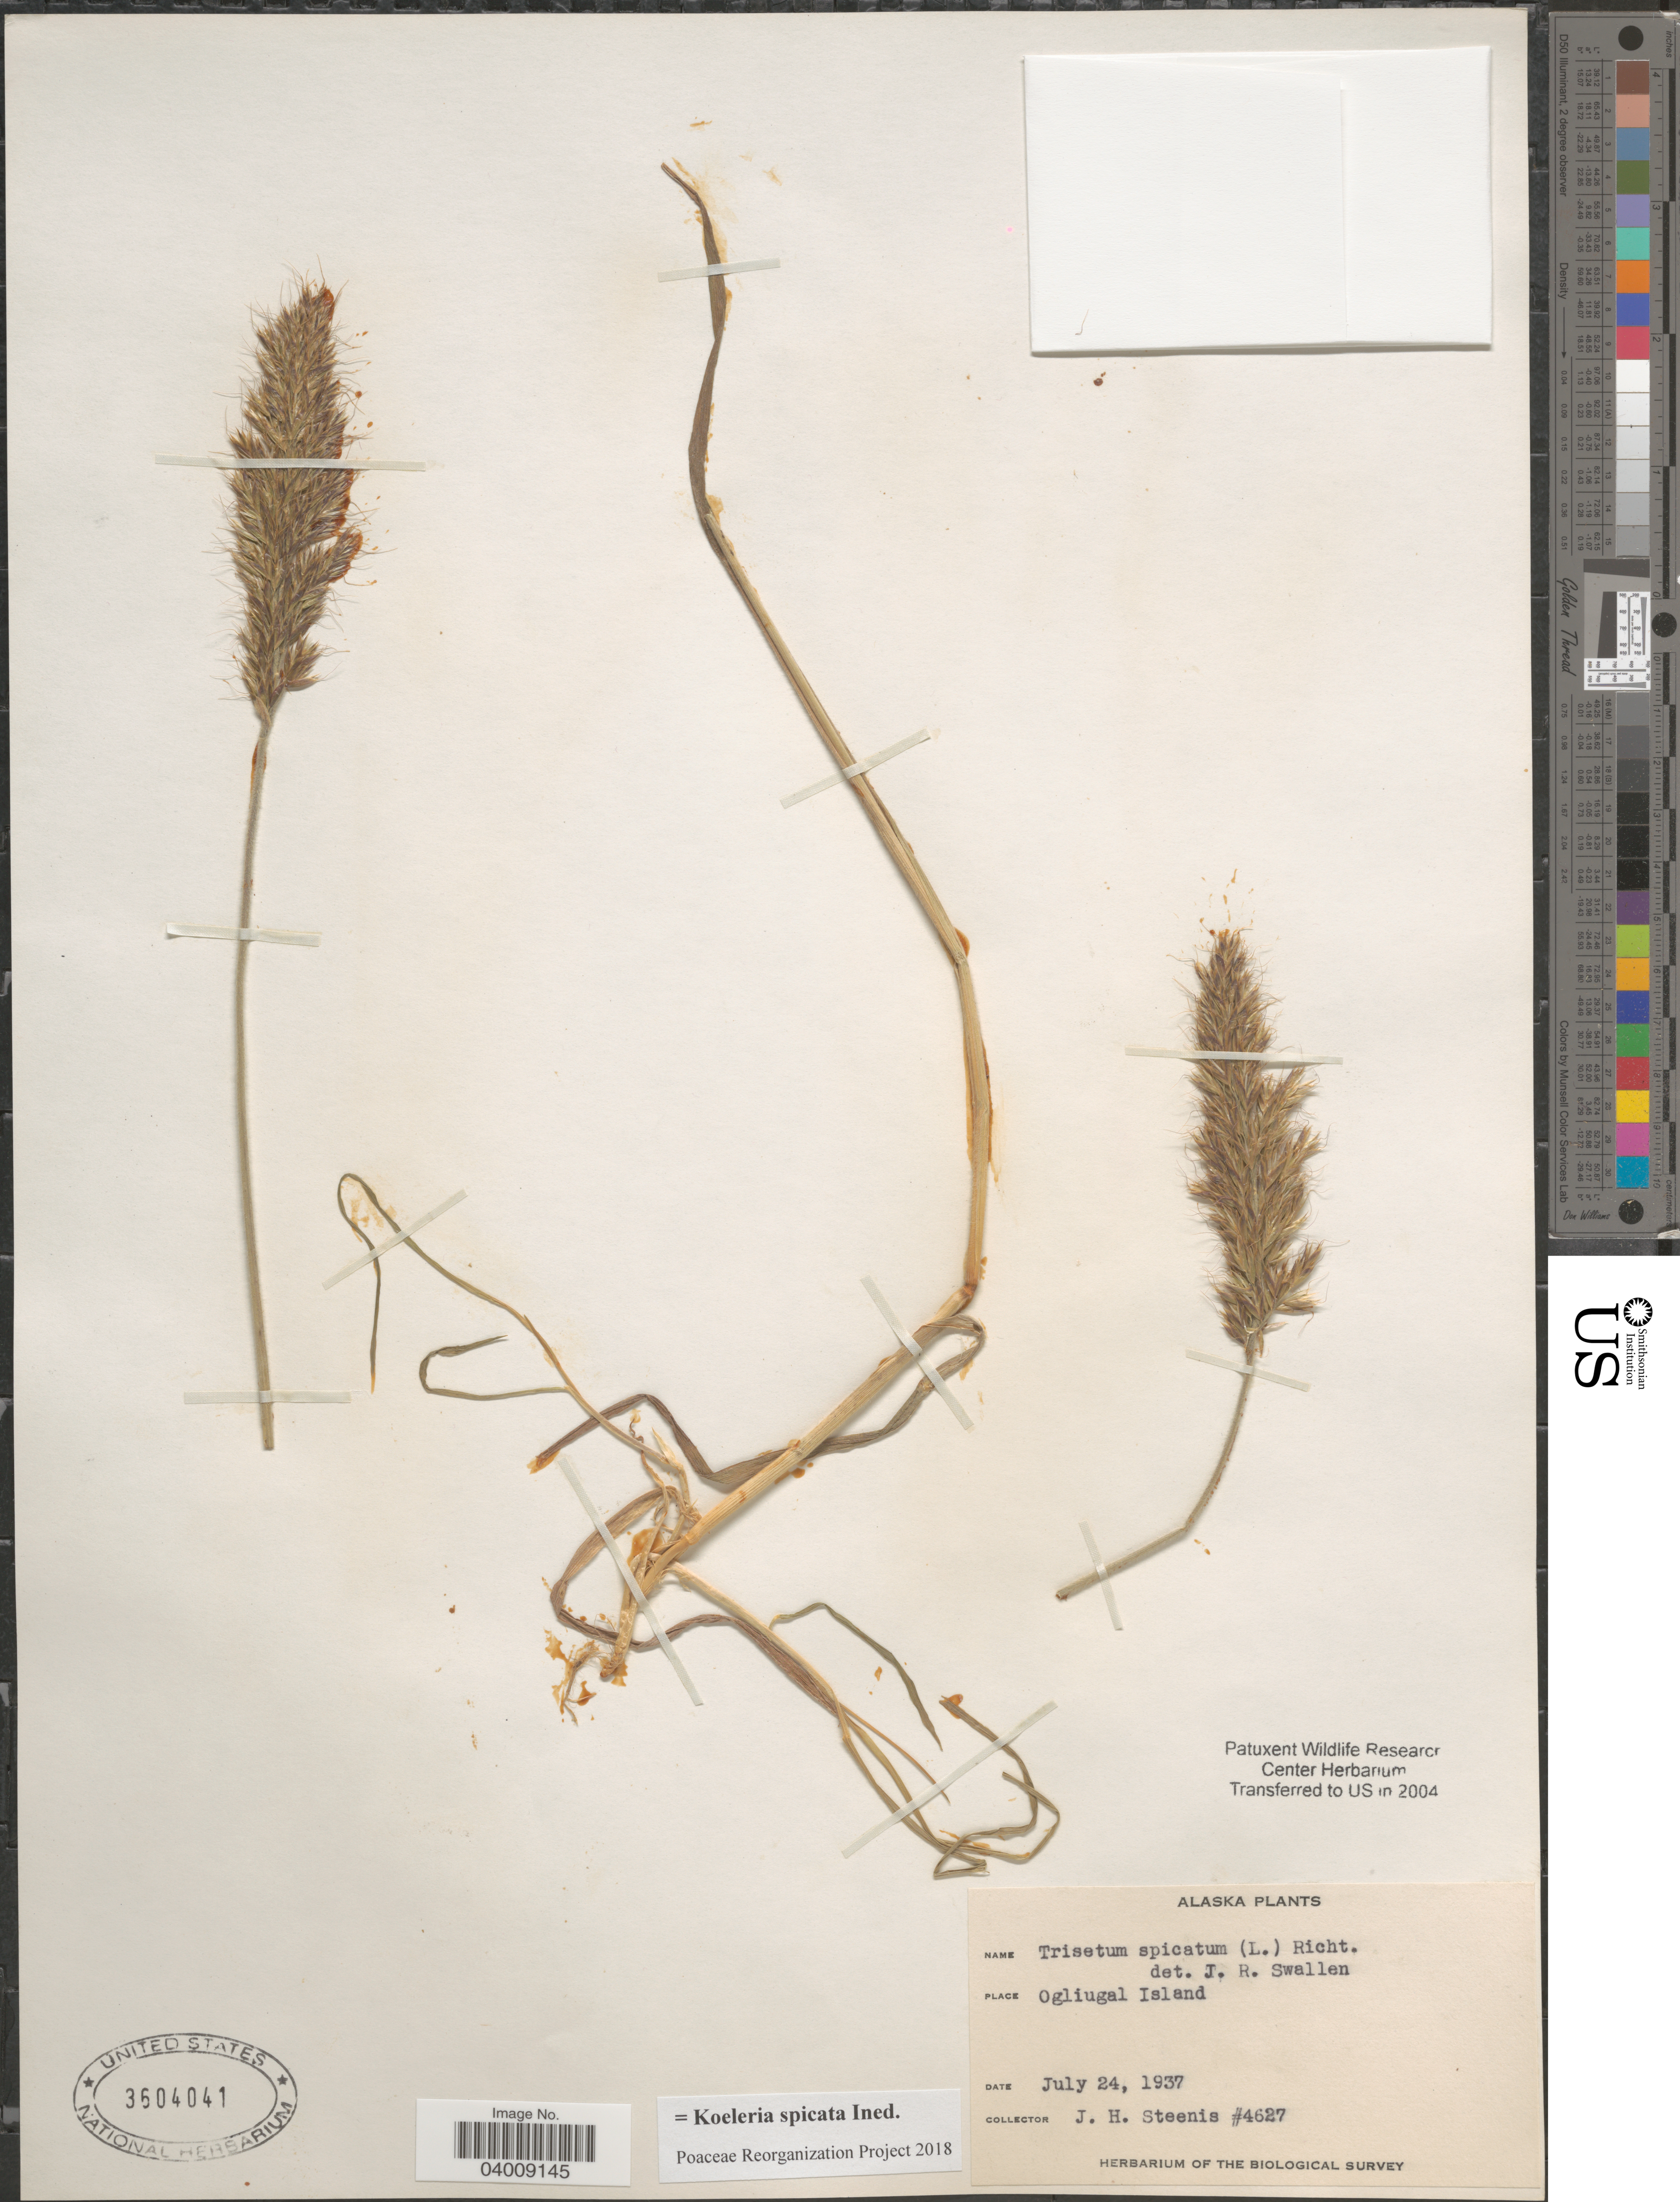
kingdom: Plantae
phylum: Tracheophyta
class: Liliopsida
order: Poales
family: Poaceae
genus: Koeleria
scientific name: Koeleria spicata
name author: (L.) Barberá et al.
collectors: J. H. Steenis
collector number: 4627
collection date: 1937-07-24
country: United States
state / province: Alaska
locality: Ogliugal Island.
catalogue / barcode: US 3604041